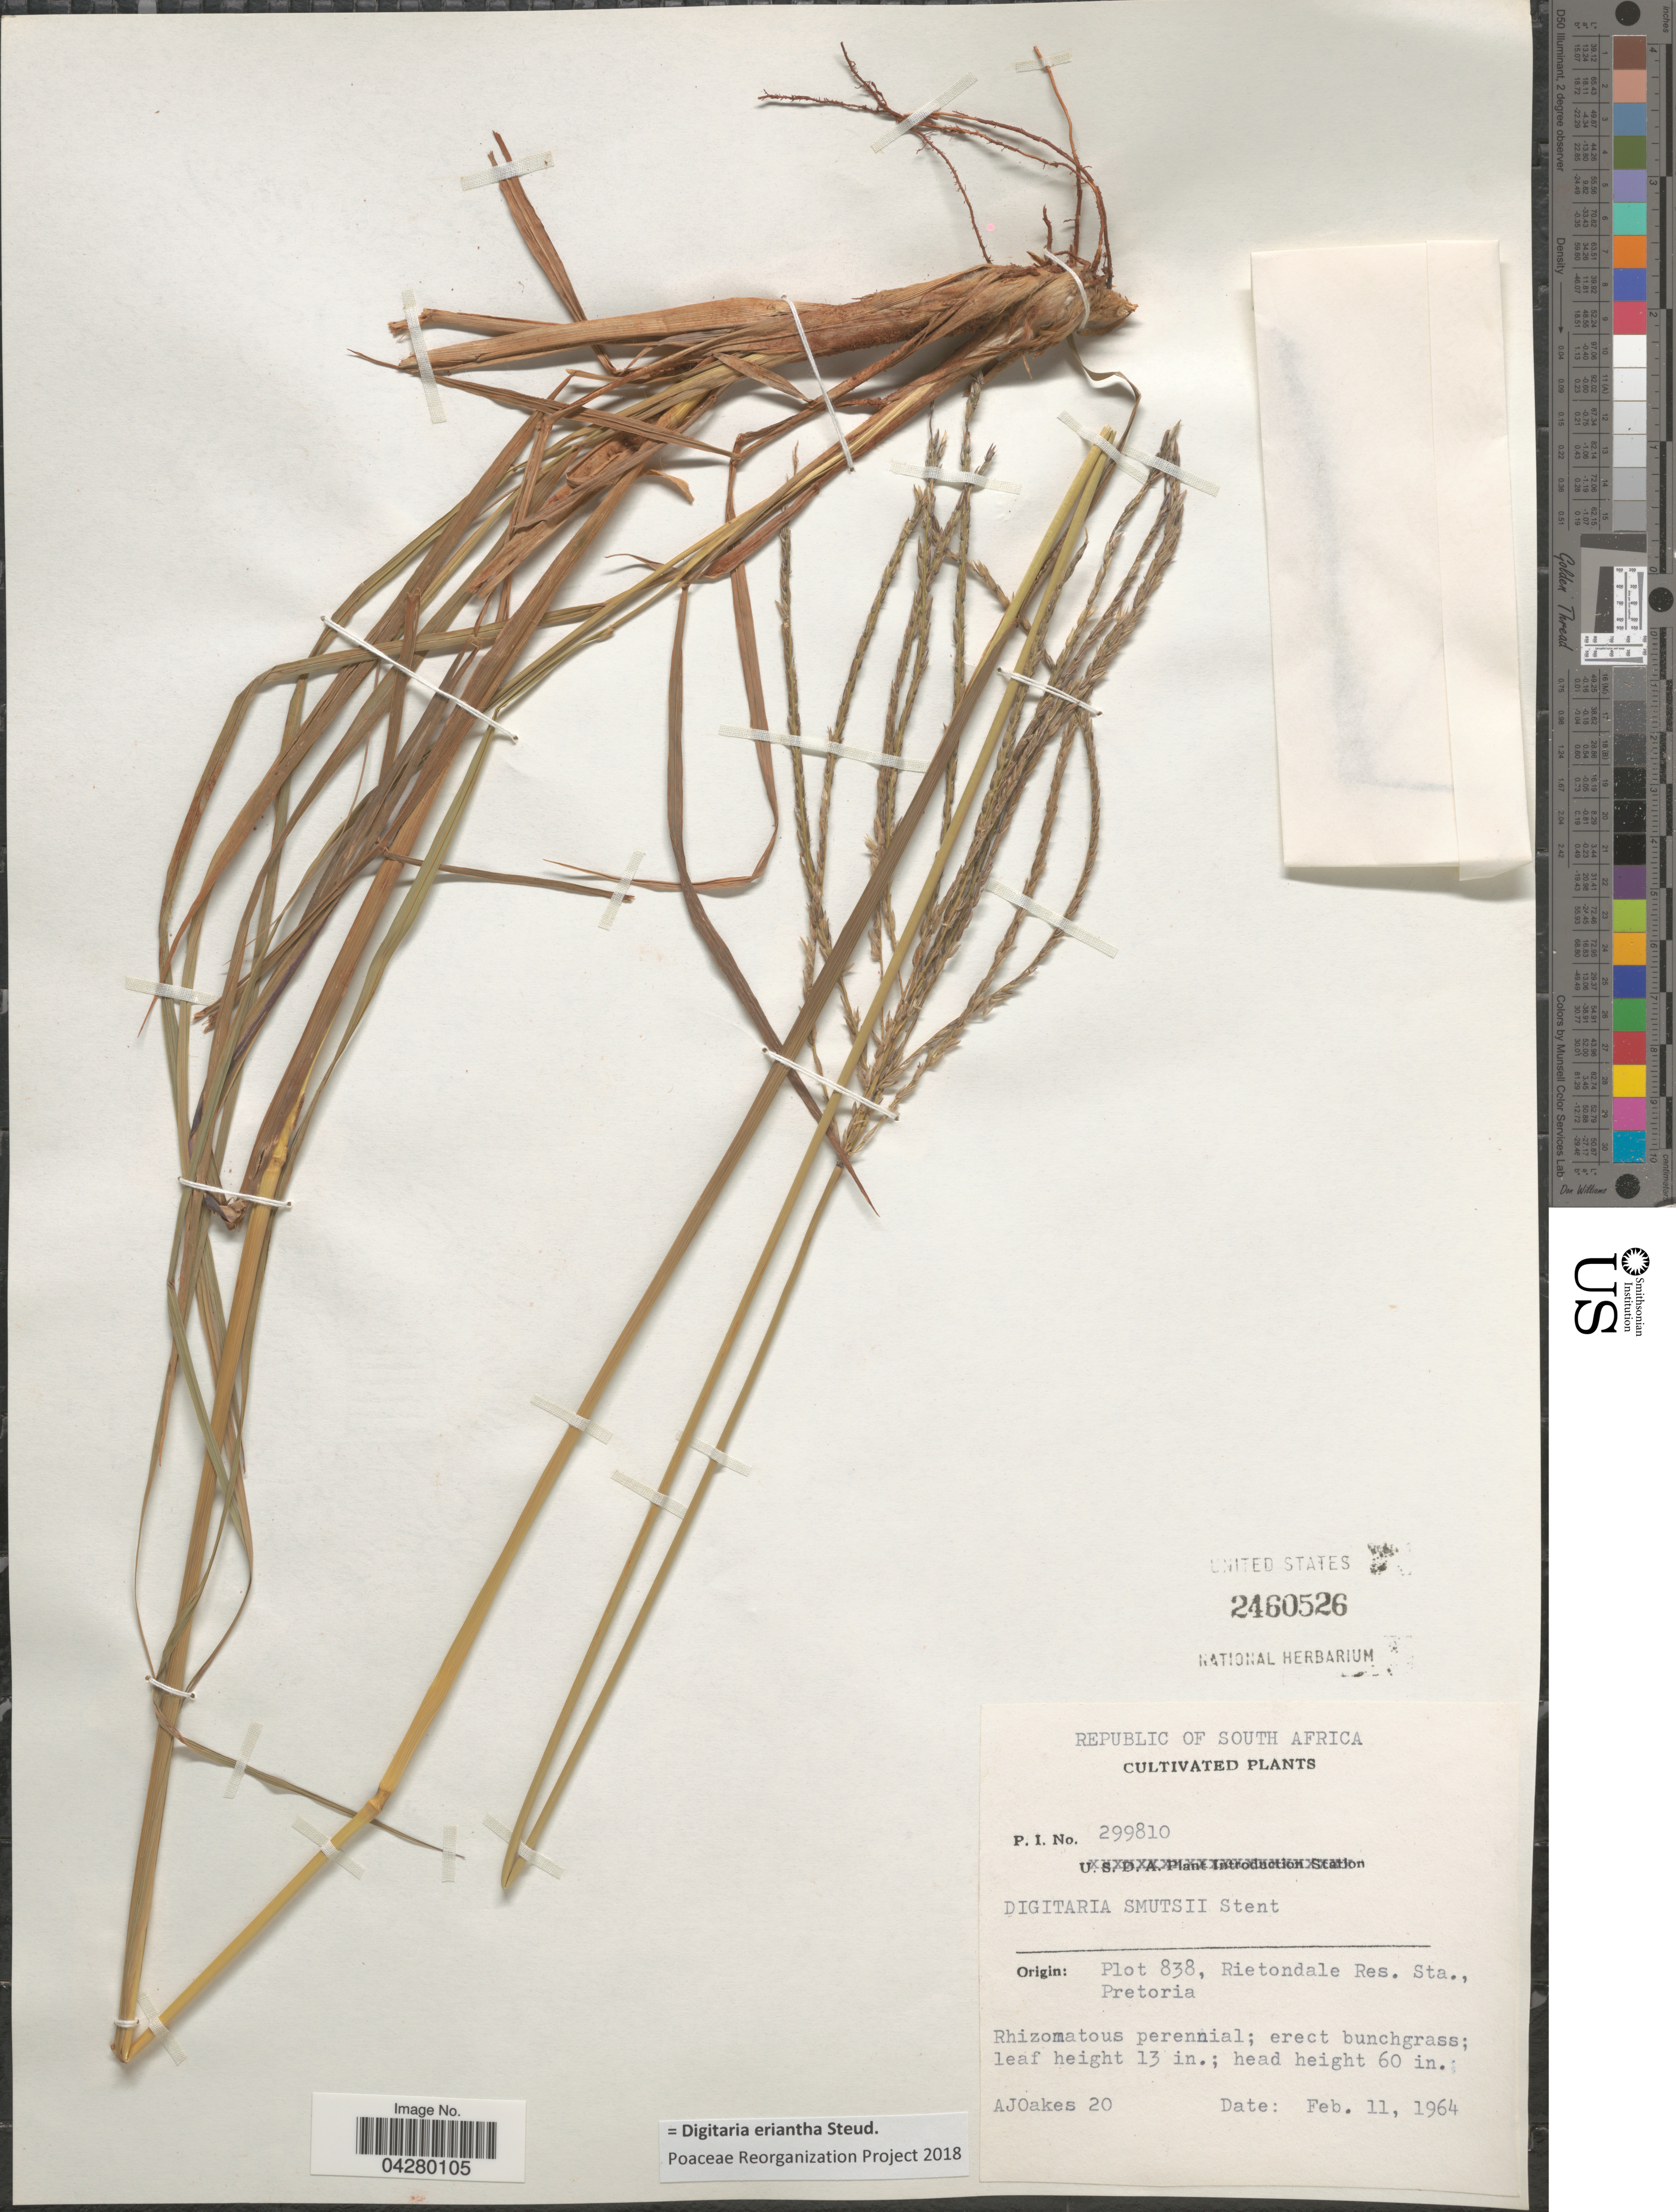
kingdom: Plantae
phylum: Tracheophyta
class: Liliopsida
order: Poales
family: Poaceae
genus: Digitaria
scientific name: Digitaria eriantha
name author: Steud.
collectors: A. Oakes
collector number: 20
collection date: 1964-02-11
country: South Africa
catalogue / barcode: US 2460526